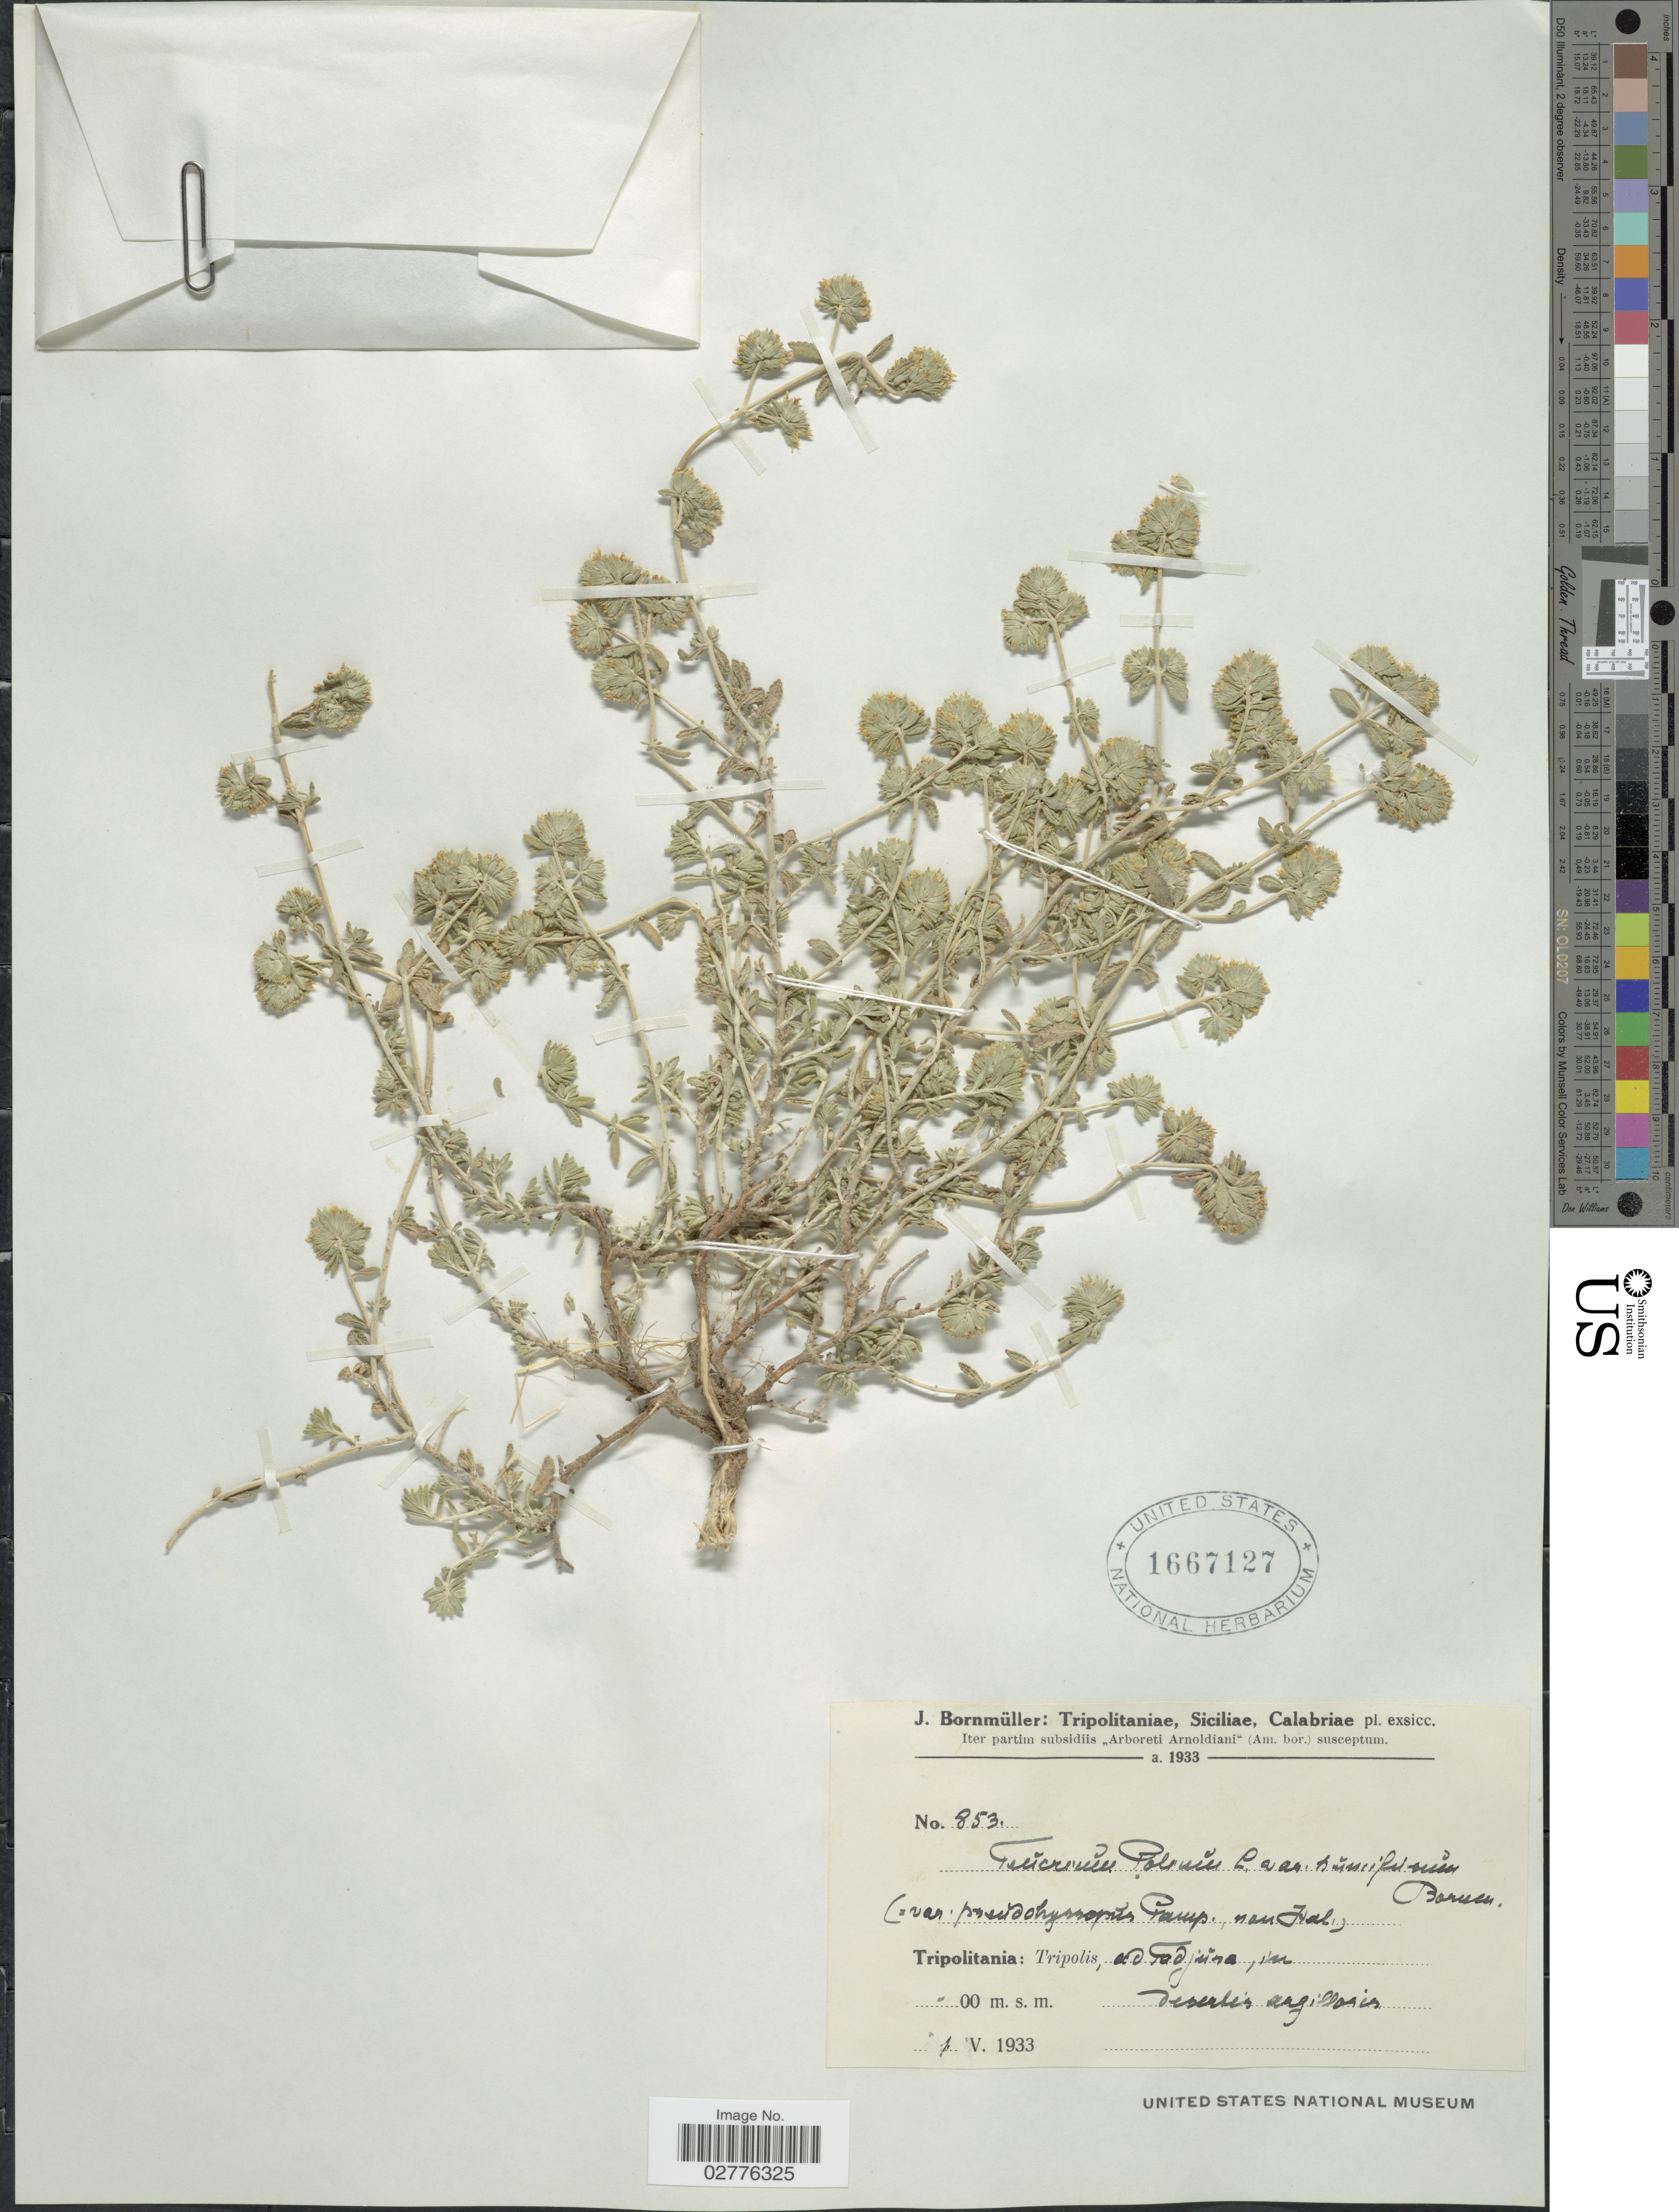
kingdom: Plantae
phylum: Tracheophyta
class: Magnoliopsida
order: Lamiales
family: Lamiaceae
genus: Teucrium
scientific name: Teucrium polium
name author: L.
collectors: J. Bornmüller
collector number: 853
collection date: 1933-05-01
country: Italy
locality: Tripolitaniae, Siciliae, Calabriae, Tripolitania: Tripolis, ad Fadjura [interpreted]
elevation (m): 0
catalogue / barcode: US 1667127